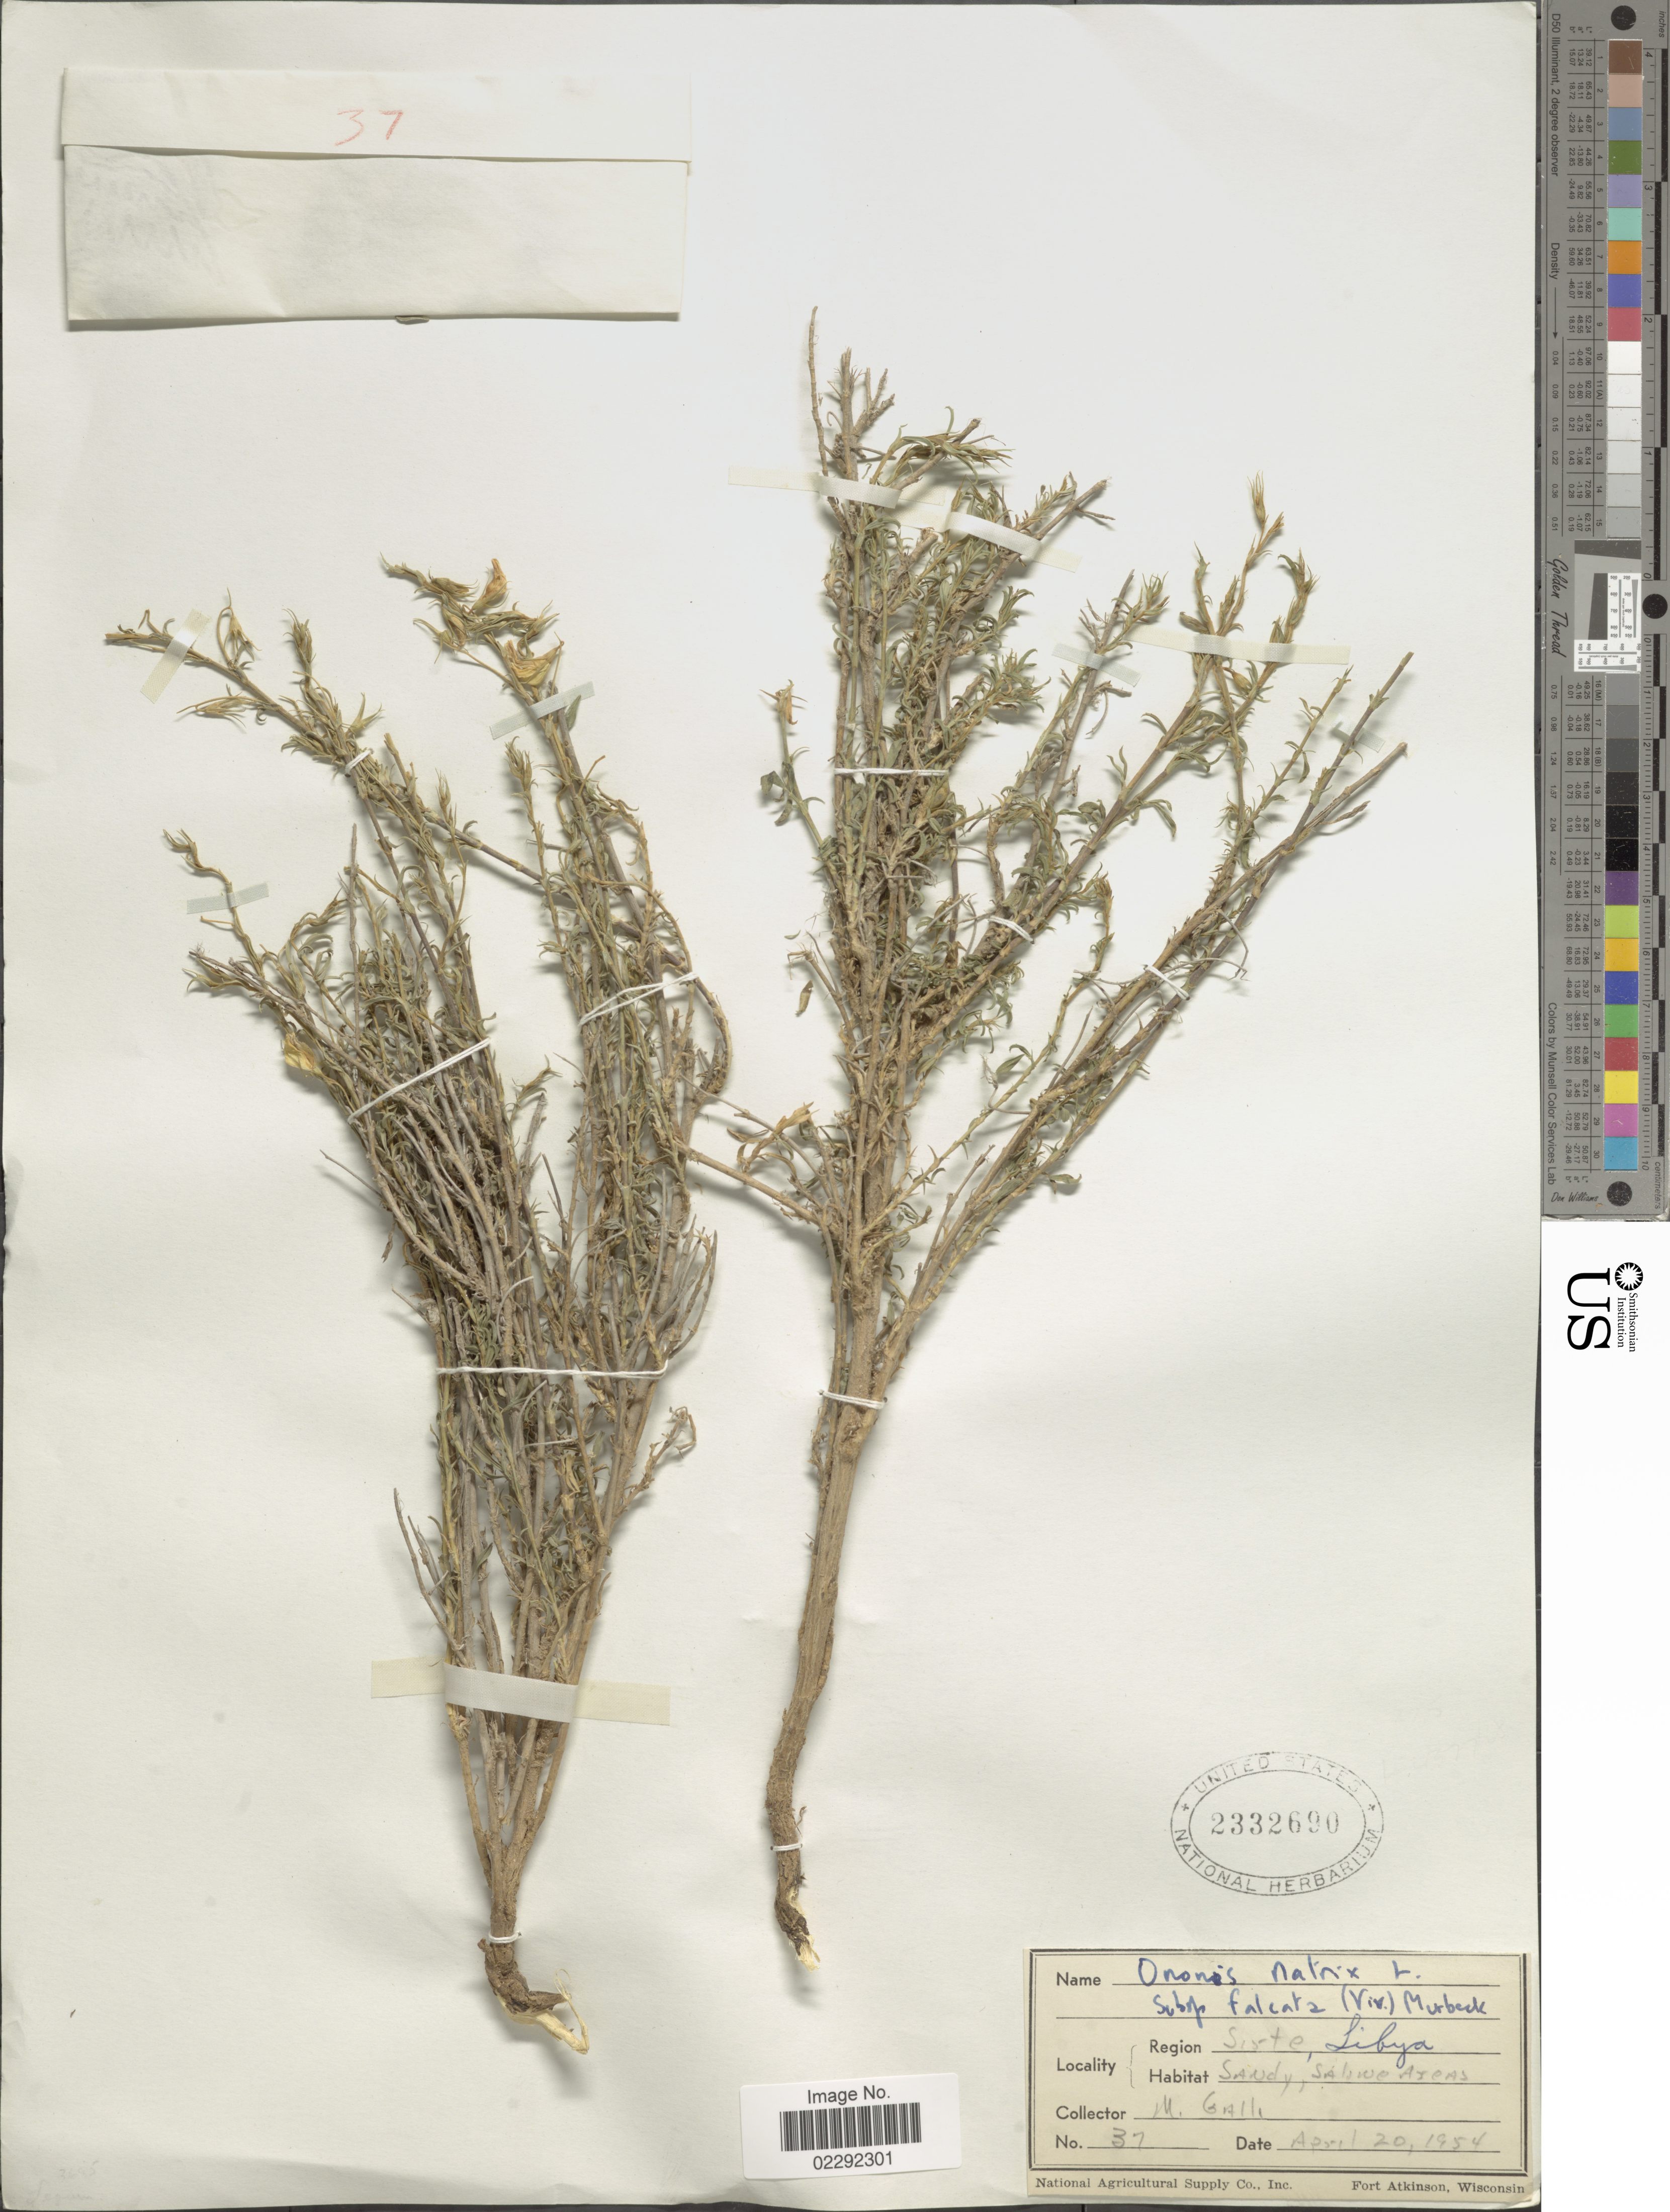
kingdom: Plantae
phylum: Tracheophyta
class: Magnoliopsida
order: Fabales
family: Fabaceae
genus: Ononis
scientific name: Ononis natrix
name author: L.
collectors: M. Gaili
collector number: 37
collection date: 1954-04-20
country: Libya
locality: Region Sirte.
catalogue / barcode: US 2332690